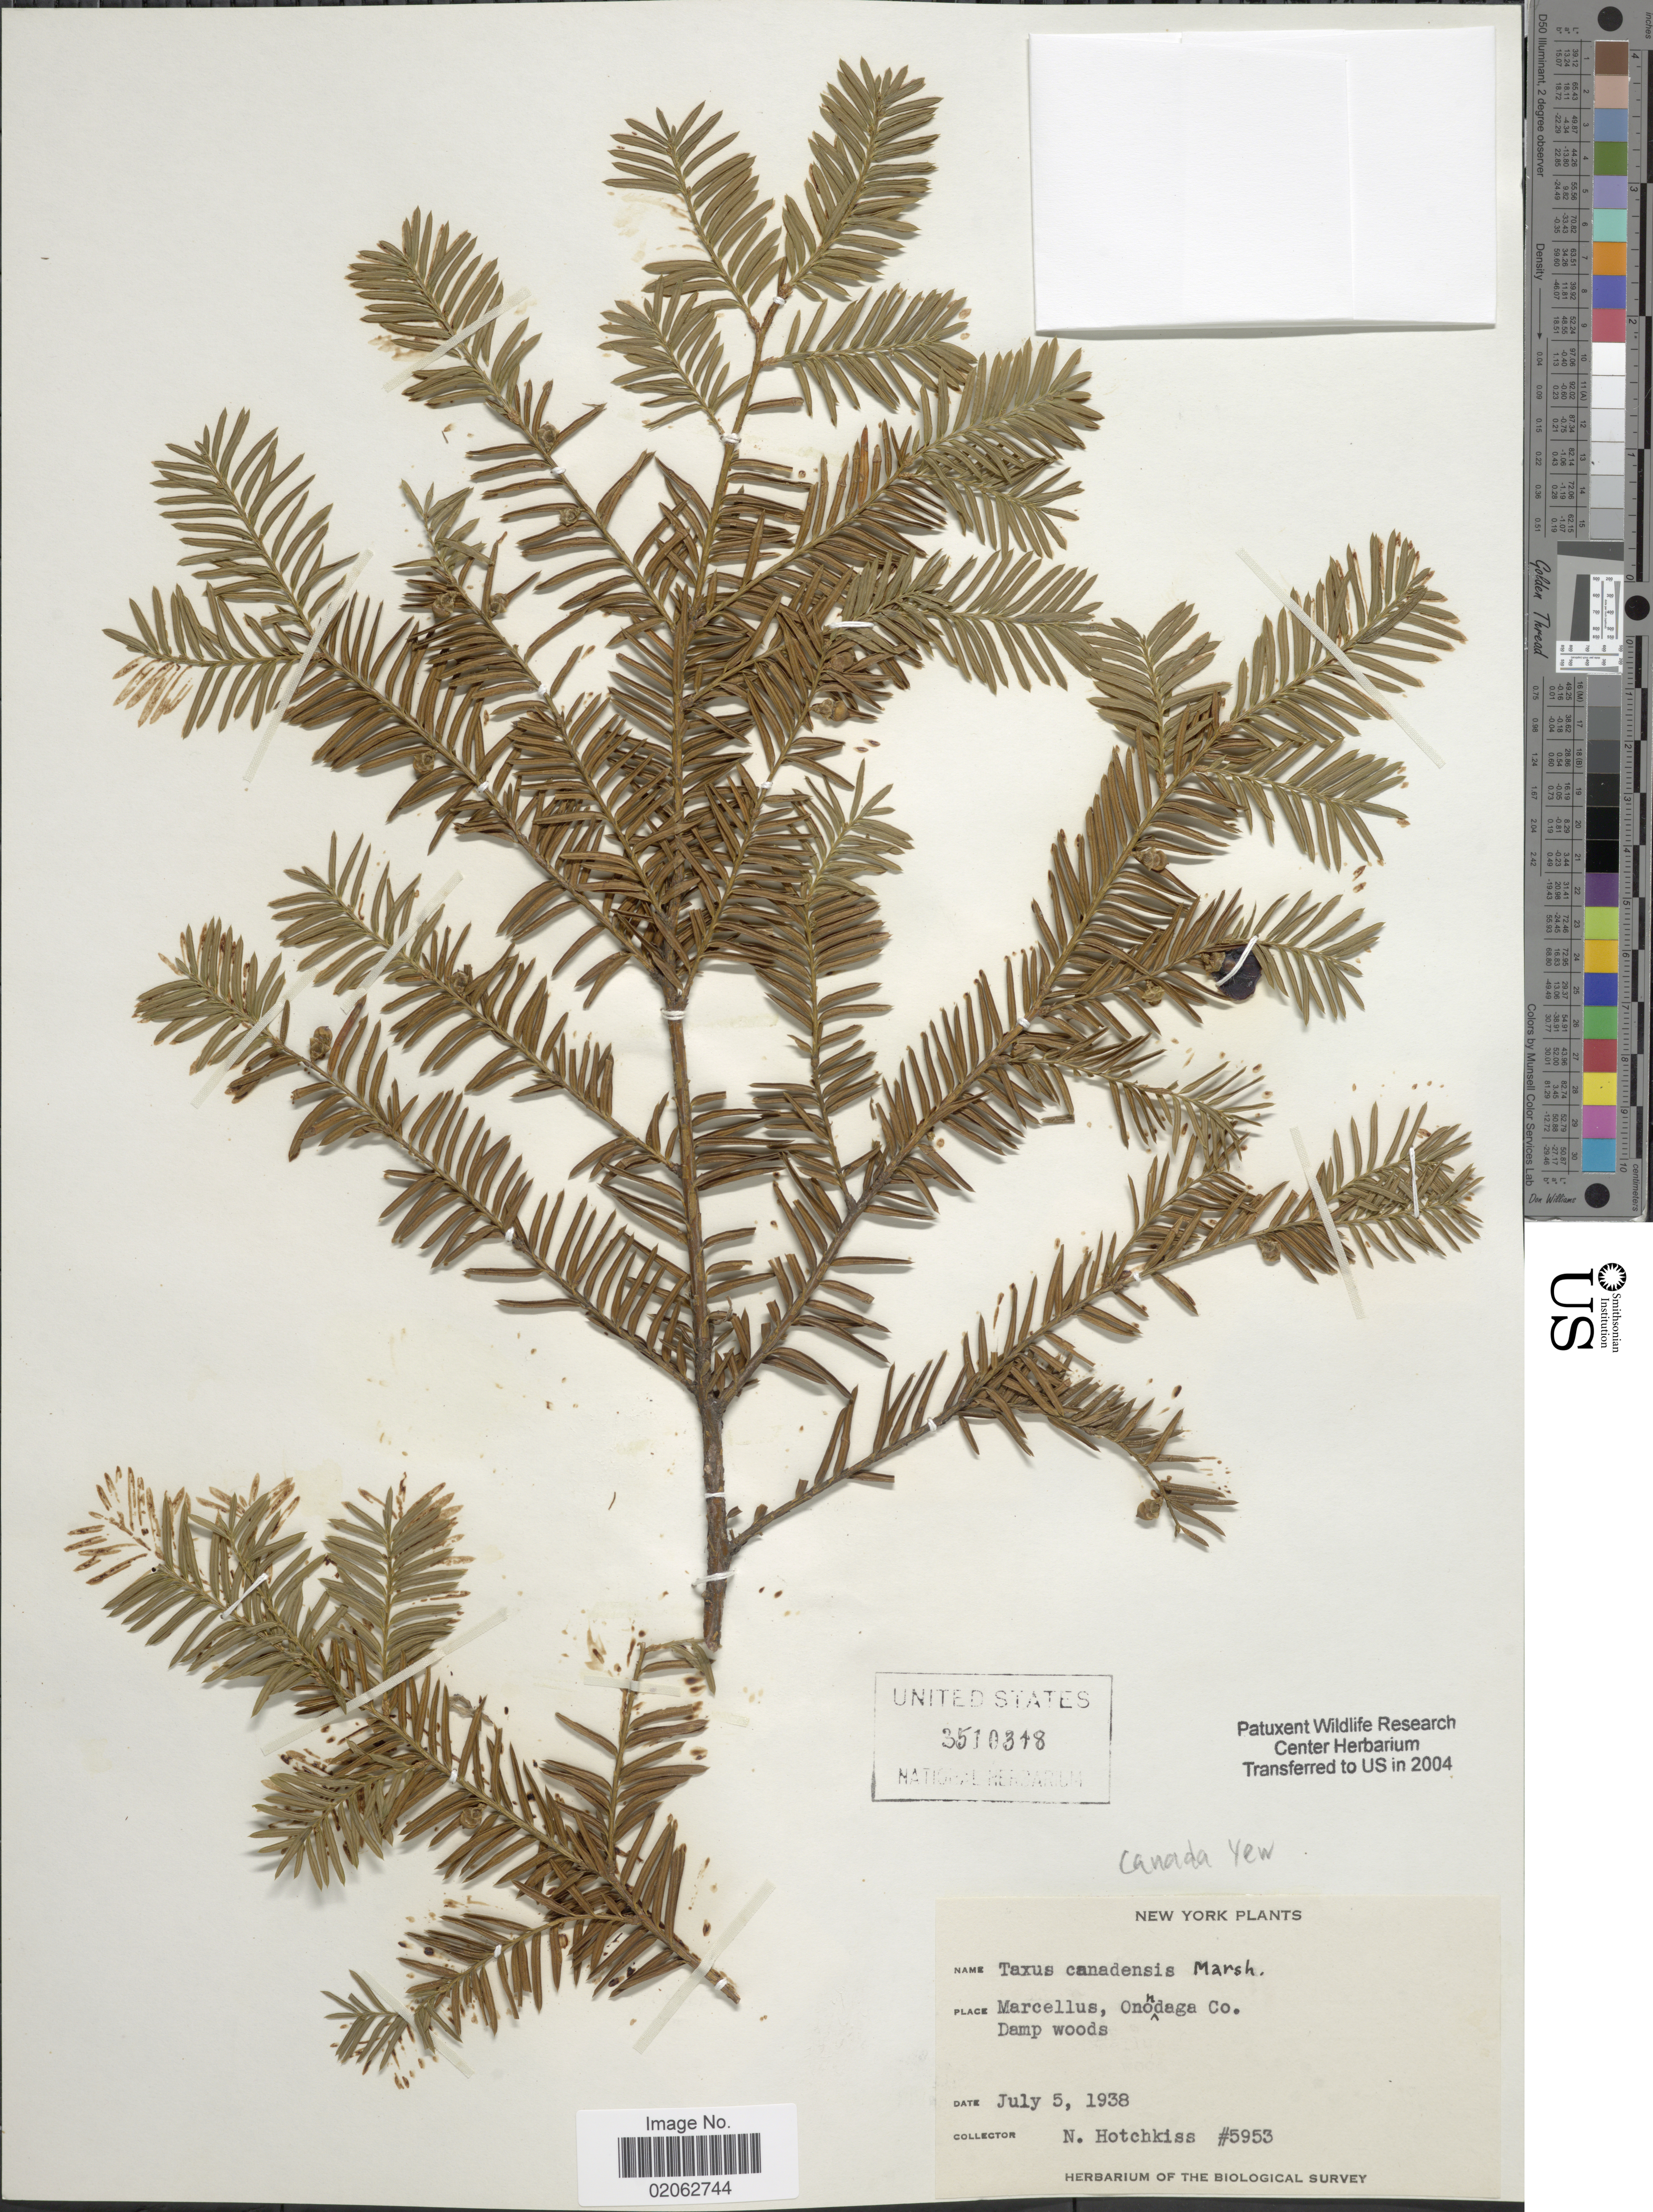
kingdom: Plantae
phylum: Tracheophyta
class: Pinopsida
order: Pinales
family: Taxaceae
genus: Taxus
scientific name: Taxus canadensis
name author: Marshall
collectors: N. Hotchkiss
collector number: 5953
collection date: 1938-07-05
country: United States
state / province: New York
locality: Marcellus, Onndaga Co.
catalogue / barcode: US 3510348